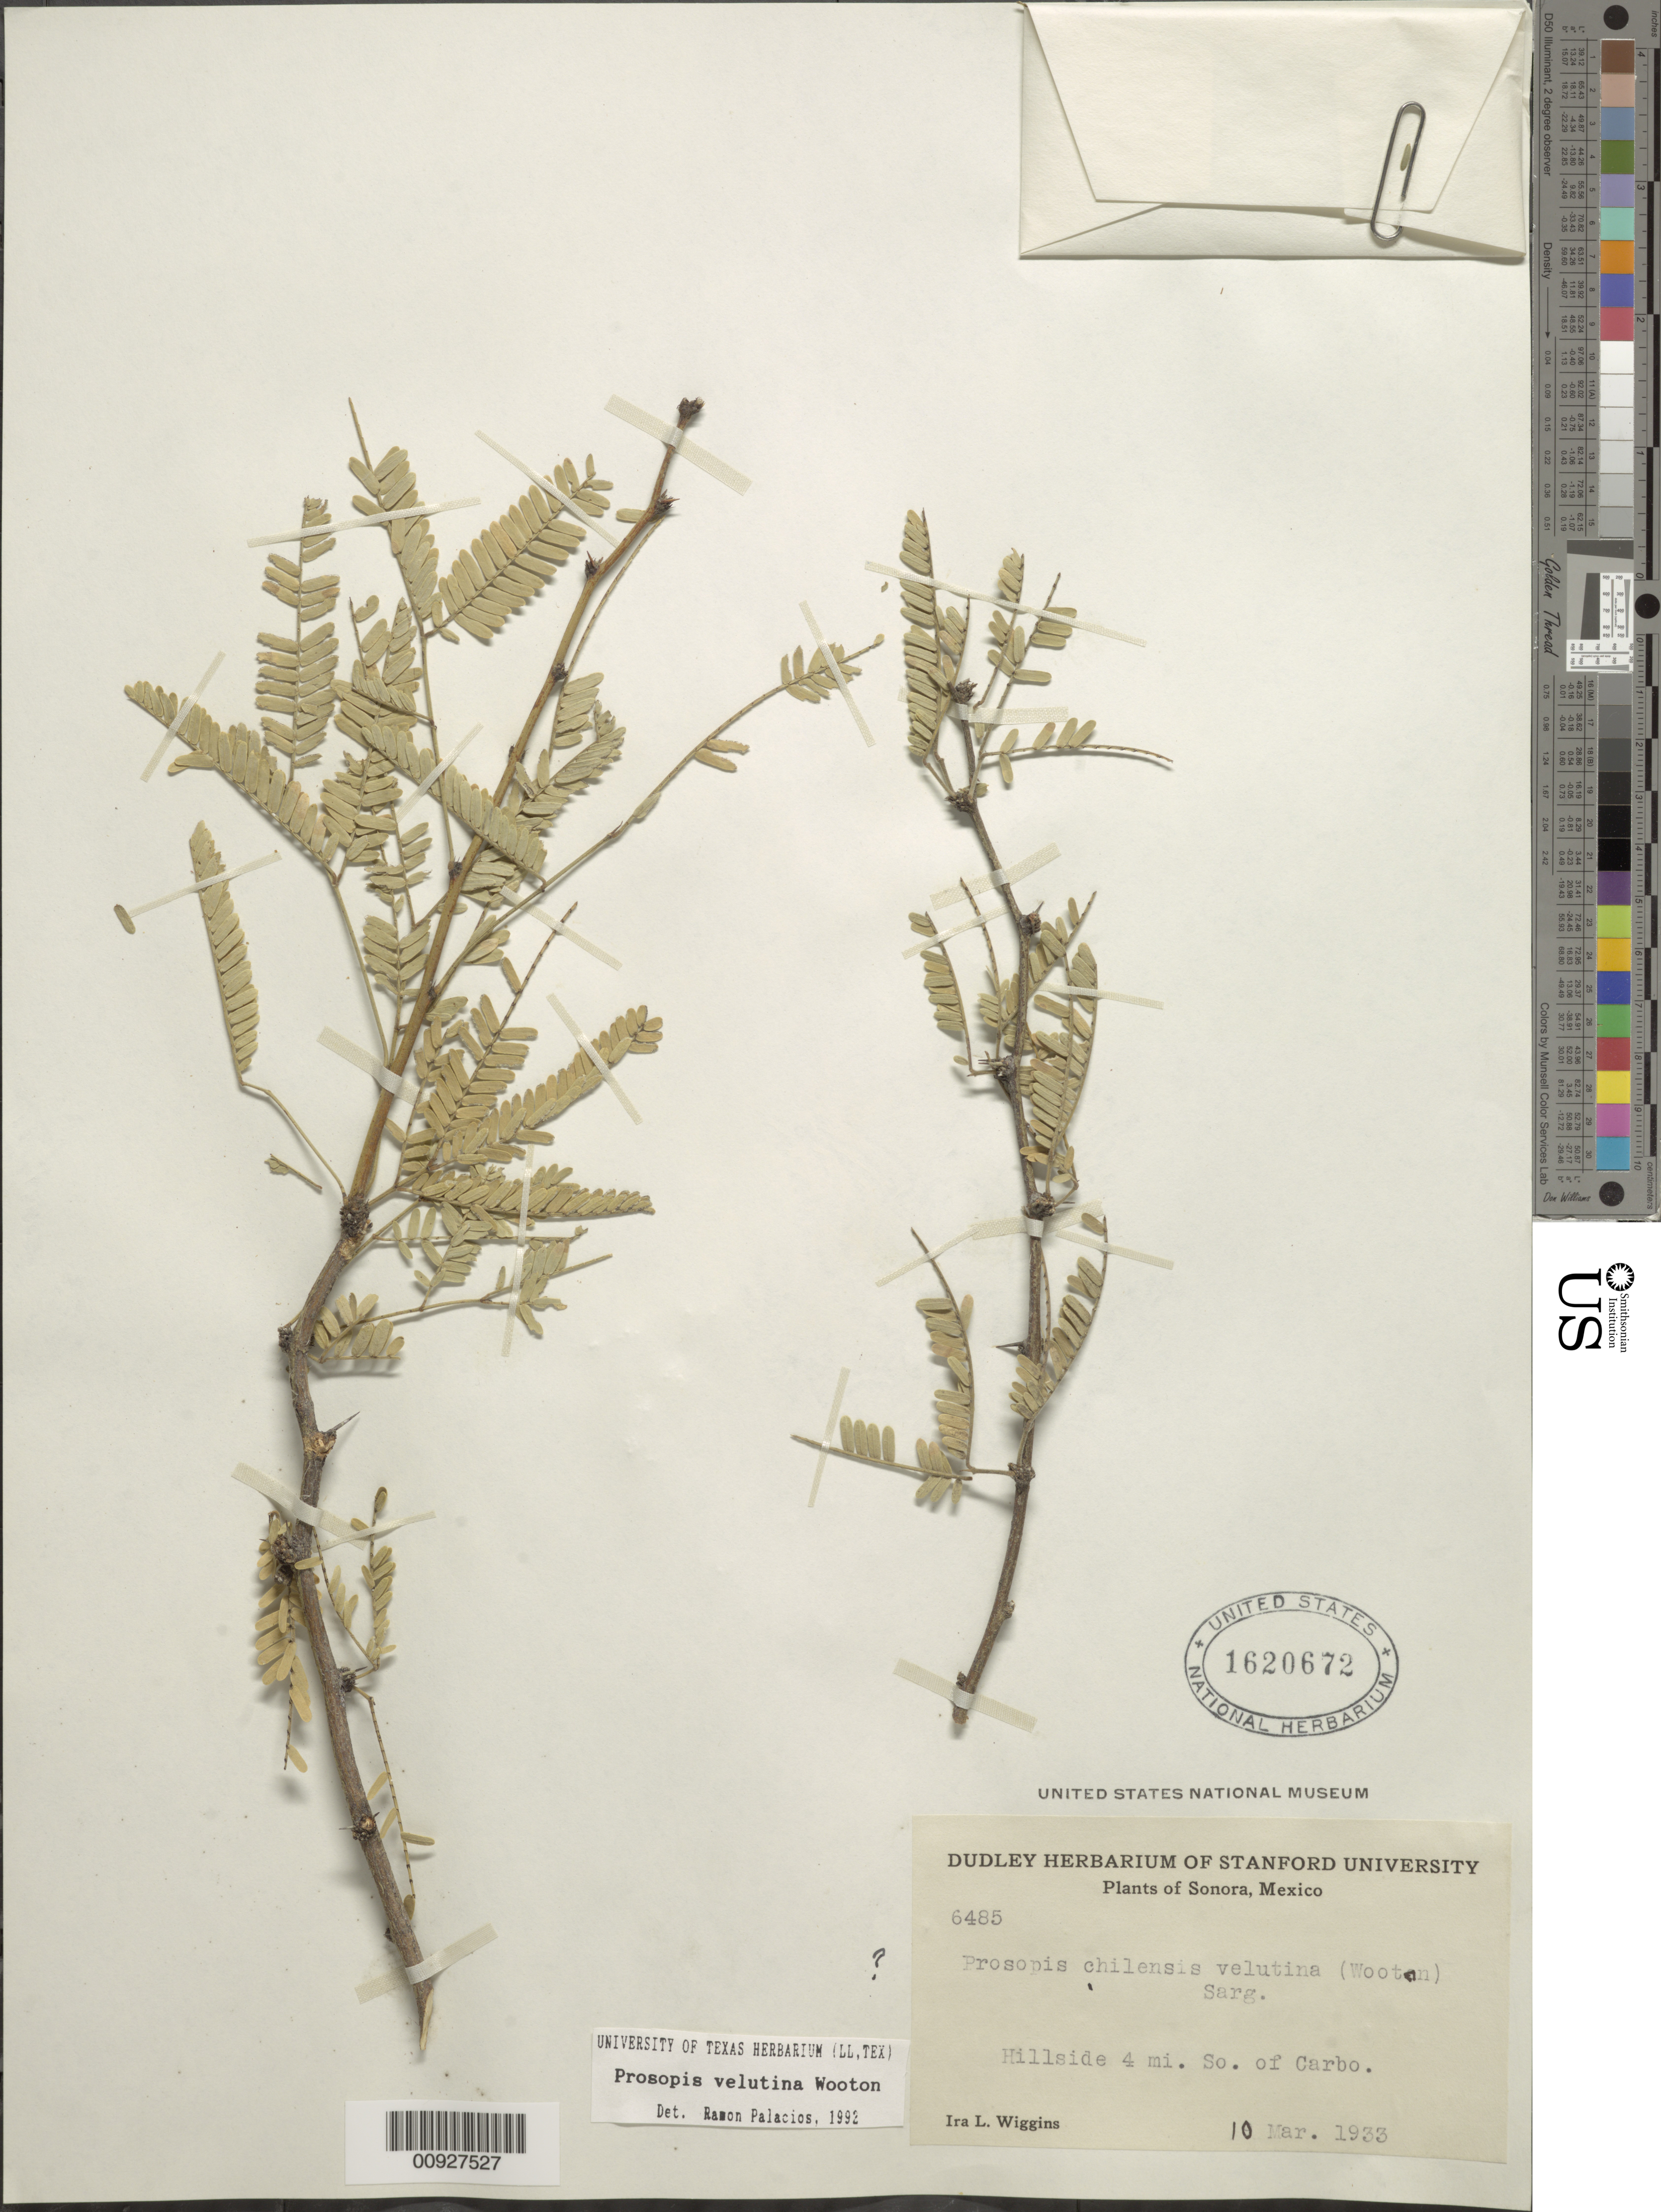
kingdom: Plantae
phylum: Tracheophyta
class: Magnoliopsida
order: Fabales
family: Fabaceae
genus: Neltuma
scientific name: Neltuma velutina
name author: (Wooton) Britton & Rose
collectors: I. L. Wiggins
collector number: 6485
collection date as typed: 10 Mar 1933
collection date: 1933-03-10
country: Mexico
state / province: Sonora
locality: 4 mi. S of Carbo.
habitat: Hillside.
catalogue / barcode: US 1620672